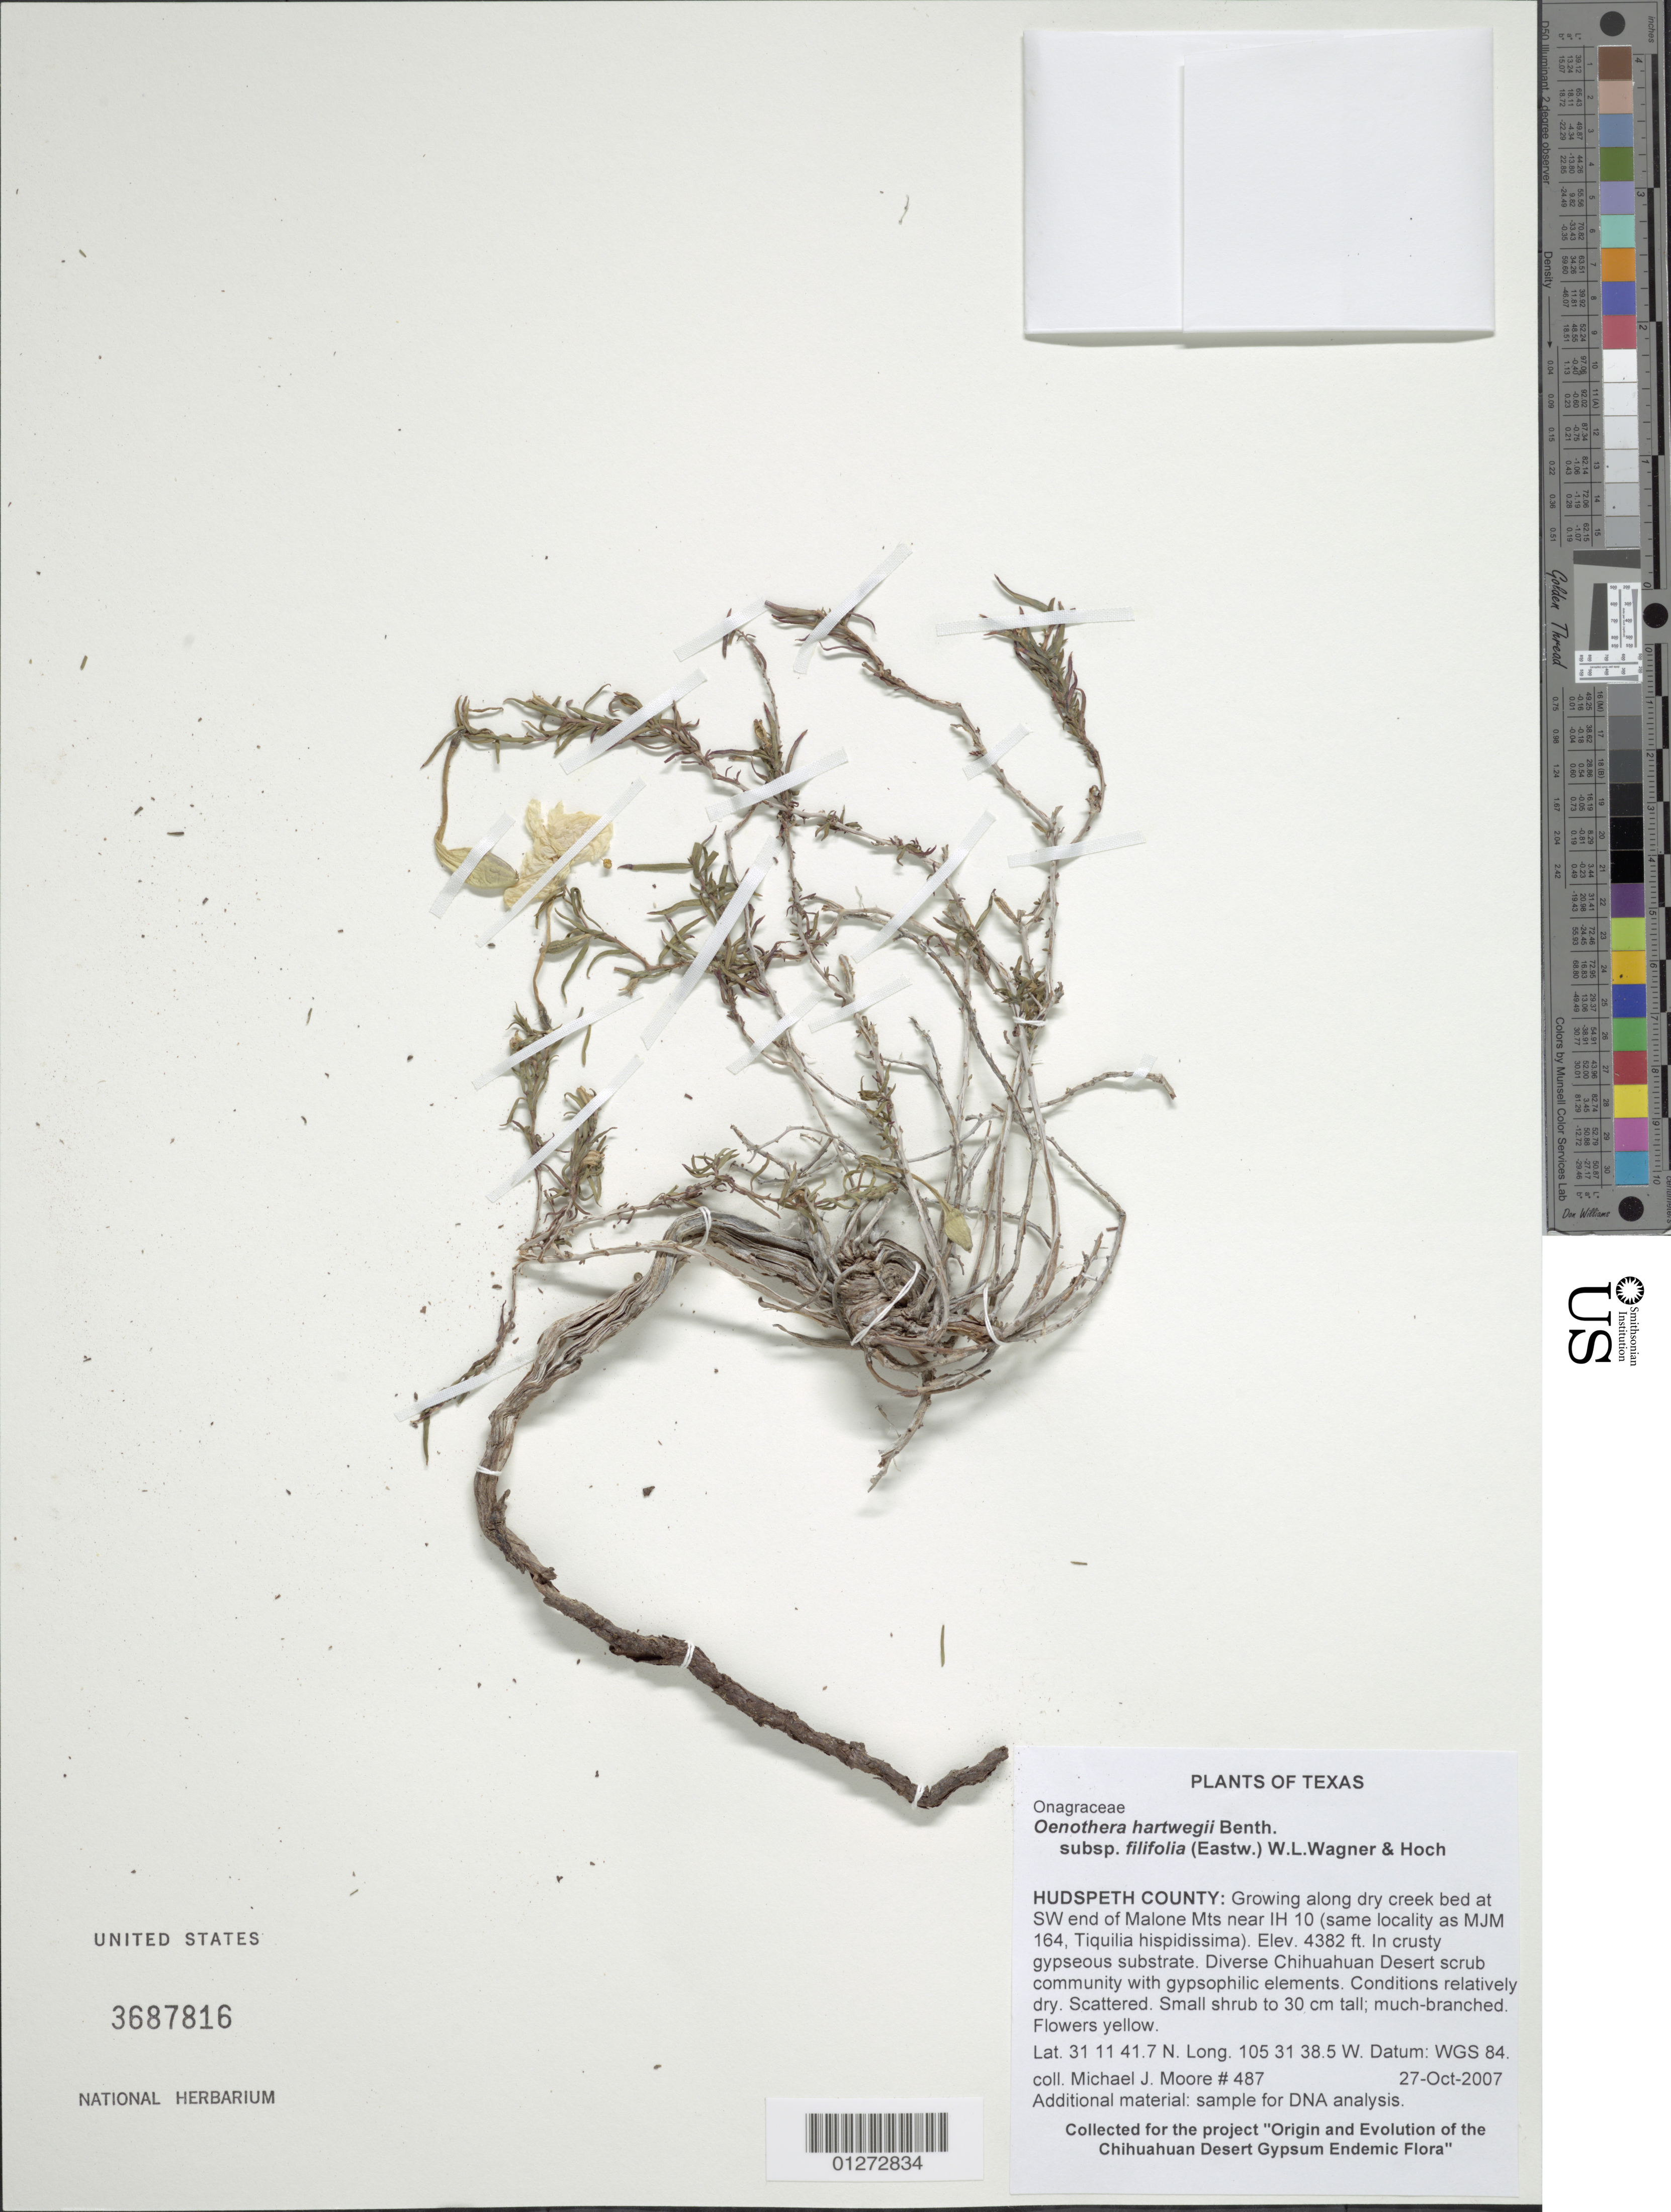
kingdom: Plantae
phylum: Tracheophyta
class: Magnoliopsida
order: Myrtales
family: Onagraceae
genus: Oenothera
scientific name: Oenothera hartwegii subsp. filifolia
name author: (Eastw.) W.L. Wagner & Hoch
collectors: M. J. Moore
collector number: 487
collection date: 2003-10-26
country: United States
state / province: Texas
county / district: Hudspeth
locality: Growing along dry creek bed at SW end of Malone Mts near IH 10 (same locality as MJM 164, Tiquilia hispidissima).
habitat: In crusty gypseous substrate. Diverse Chihuahuan Desert scrub community with gypsophilic elements. Conditions relatively dry.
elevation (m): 1336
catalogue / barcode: US 3687816